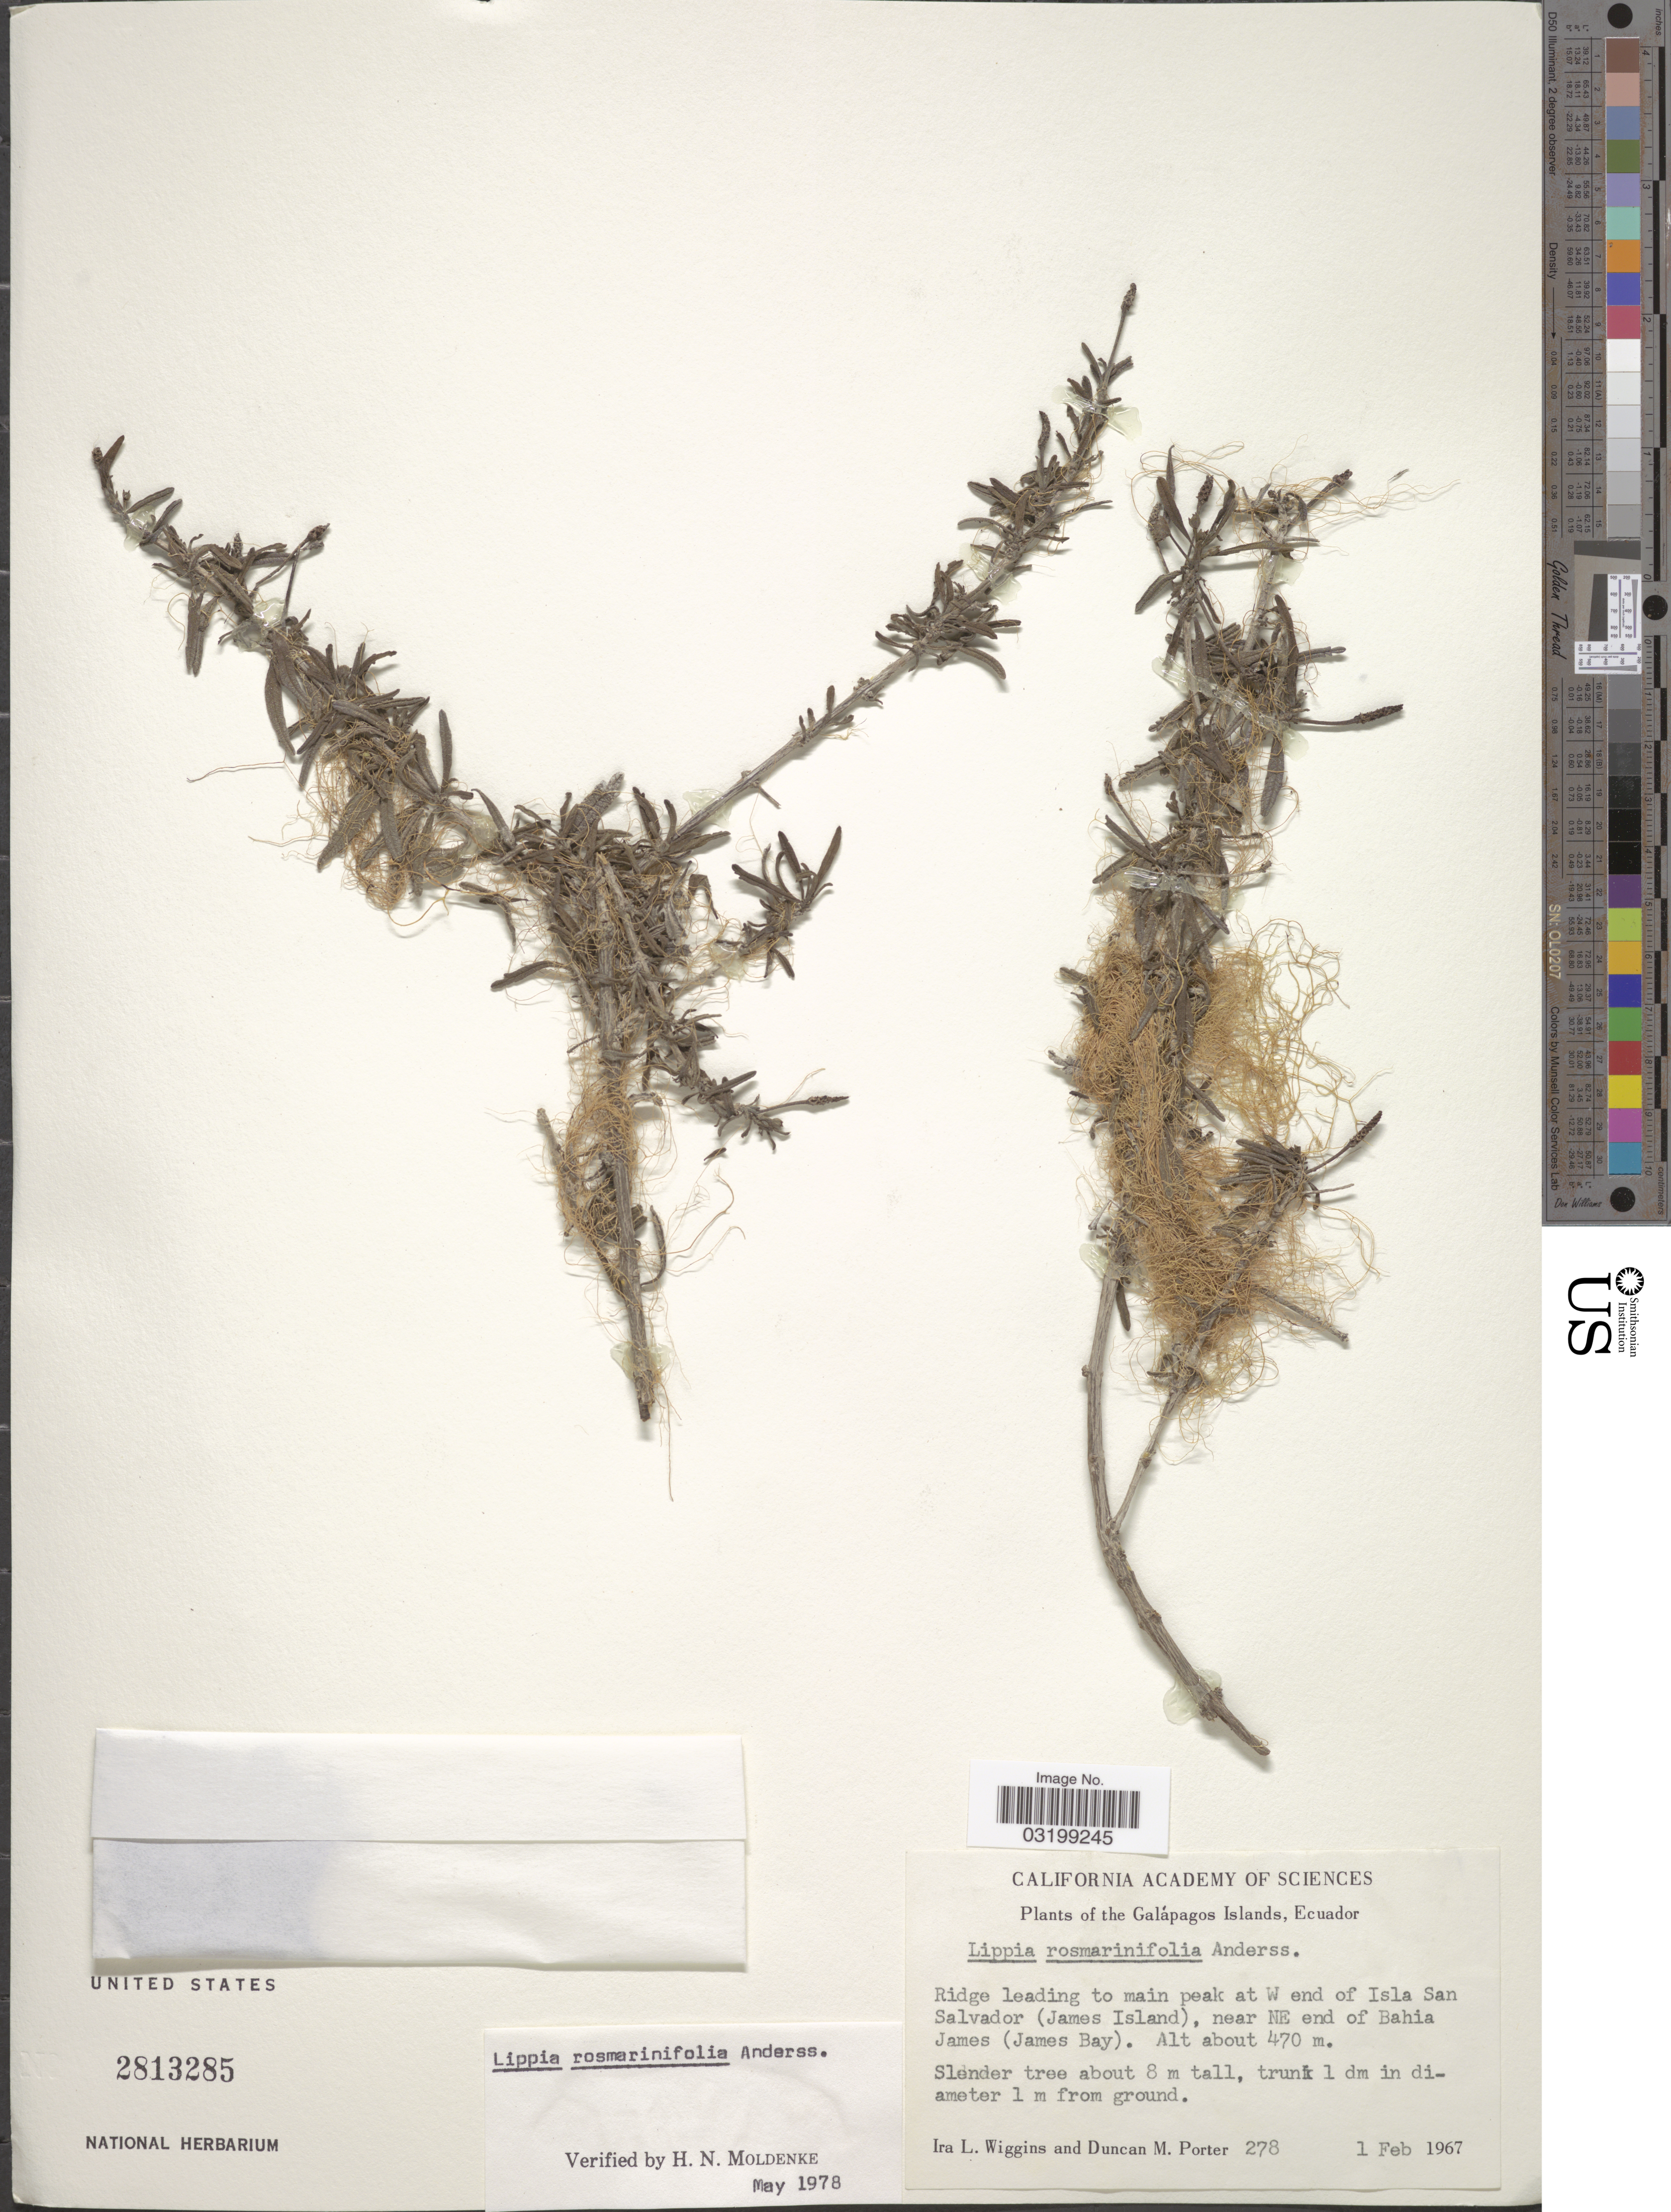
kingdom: Plantae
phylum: Tracheophyta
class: Magnoliopsida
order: Lamiales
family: Verbenaceae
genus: Lippia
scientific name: Lippia rosmarinifolia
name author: Andersson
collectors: I. L. Wiggins & D. M. Porter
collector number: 278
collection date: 1967-02-01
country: Ecuador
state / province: Colón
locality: Galápagos Islands. Ridge leading to main peak at W end of Isla San Salvador (James Island), near NE end of Bahia James (James Bay).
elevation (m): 470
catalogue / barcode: US 2813285